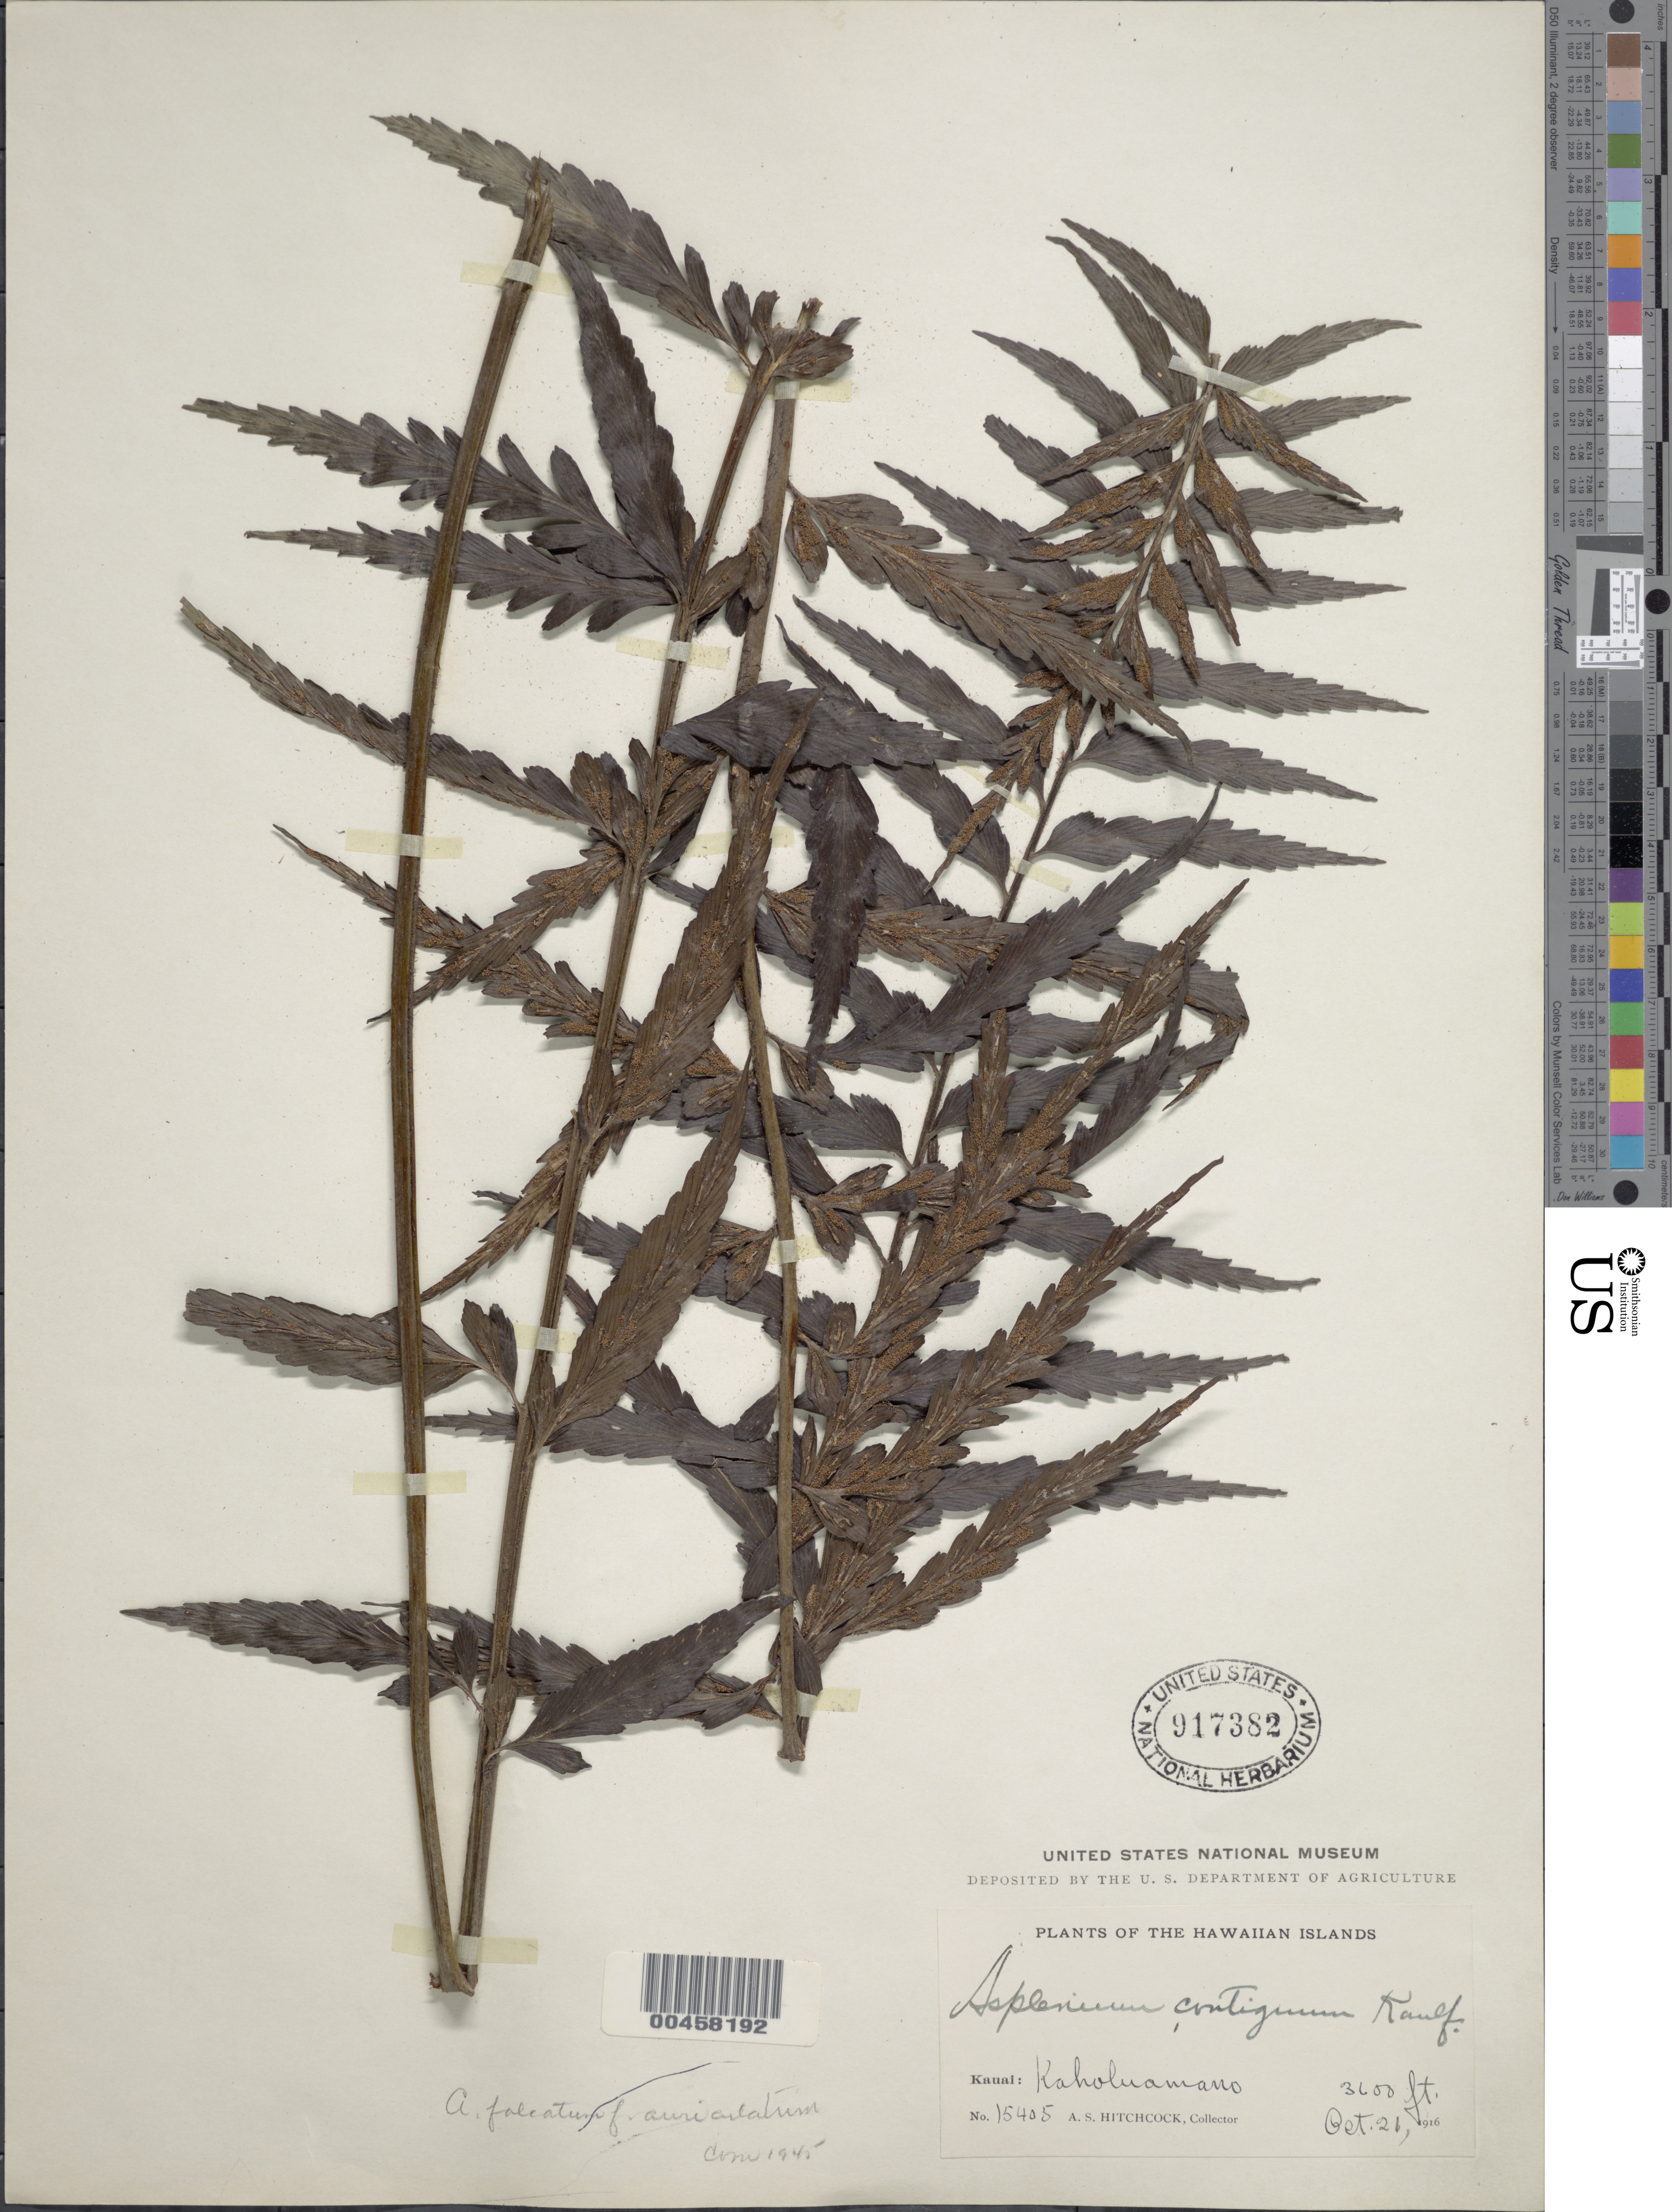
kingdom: Plantae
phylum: Tracheophyta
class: Polypodiopsida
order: Polypodiales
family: Aspleniaceae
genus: Asplenium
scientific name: Asplenium polyodon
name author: G. Forst.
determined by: Wagner, W. L., (BOT), Smithsonian Institution - National Museum of Natural History (UNITED STATES)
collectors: A. S. Hitchcock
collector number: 15405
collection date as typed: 26 Oct 1916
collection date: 1916-10-26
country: United States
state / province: Hawaii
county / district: Kauai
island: Kaua'i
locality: Kaholuamano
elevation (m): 1097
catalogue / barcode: US 917382